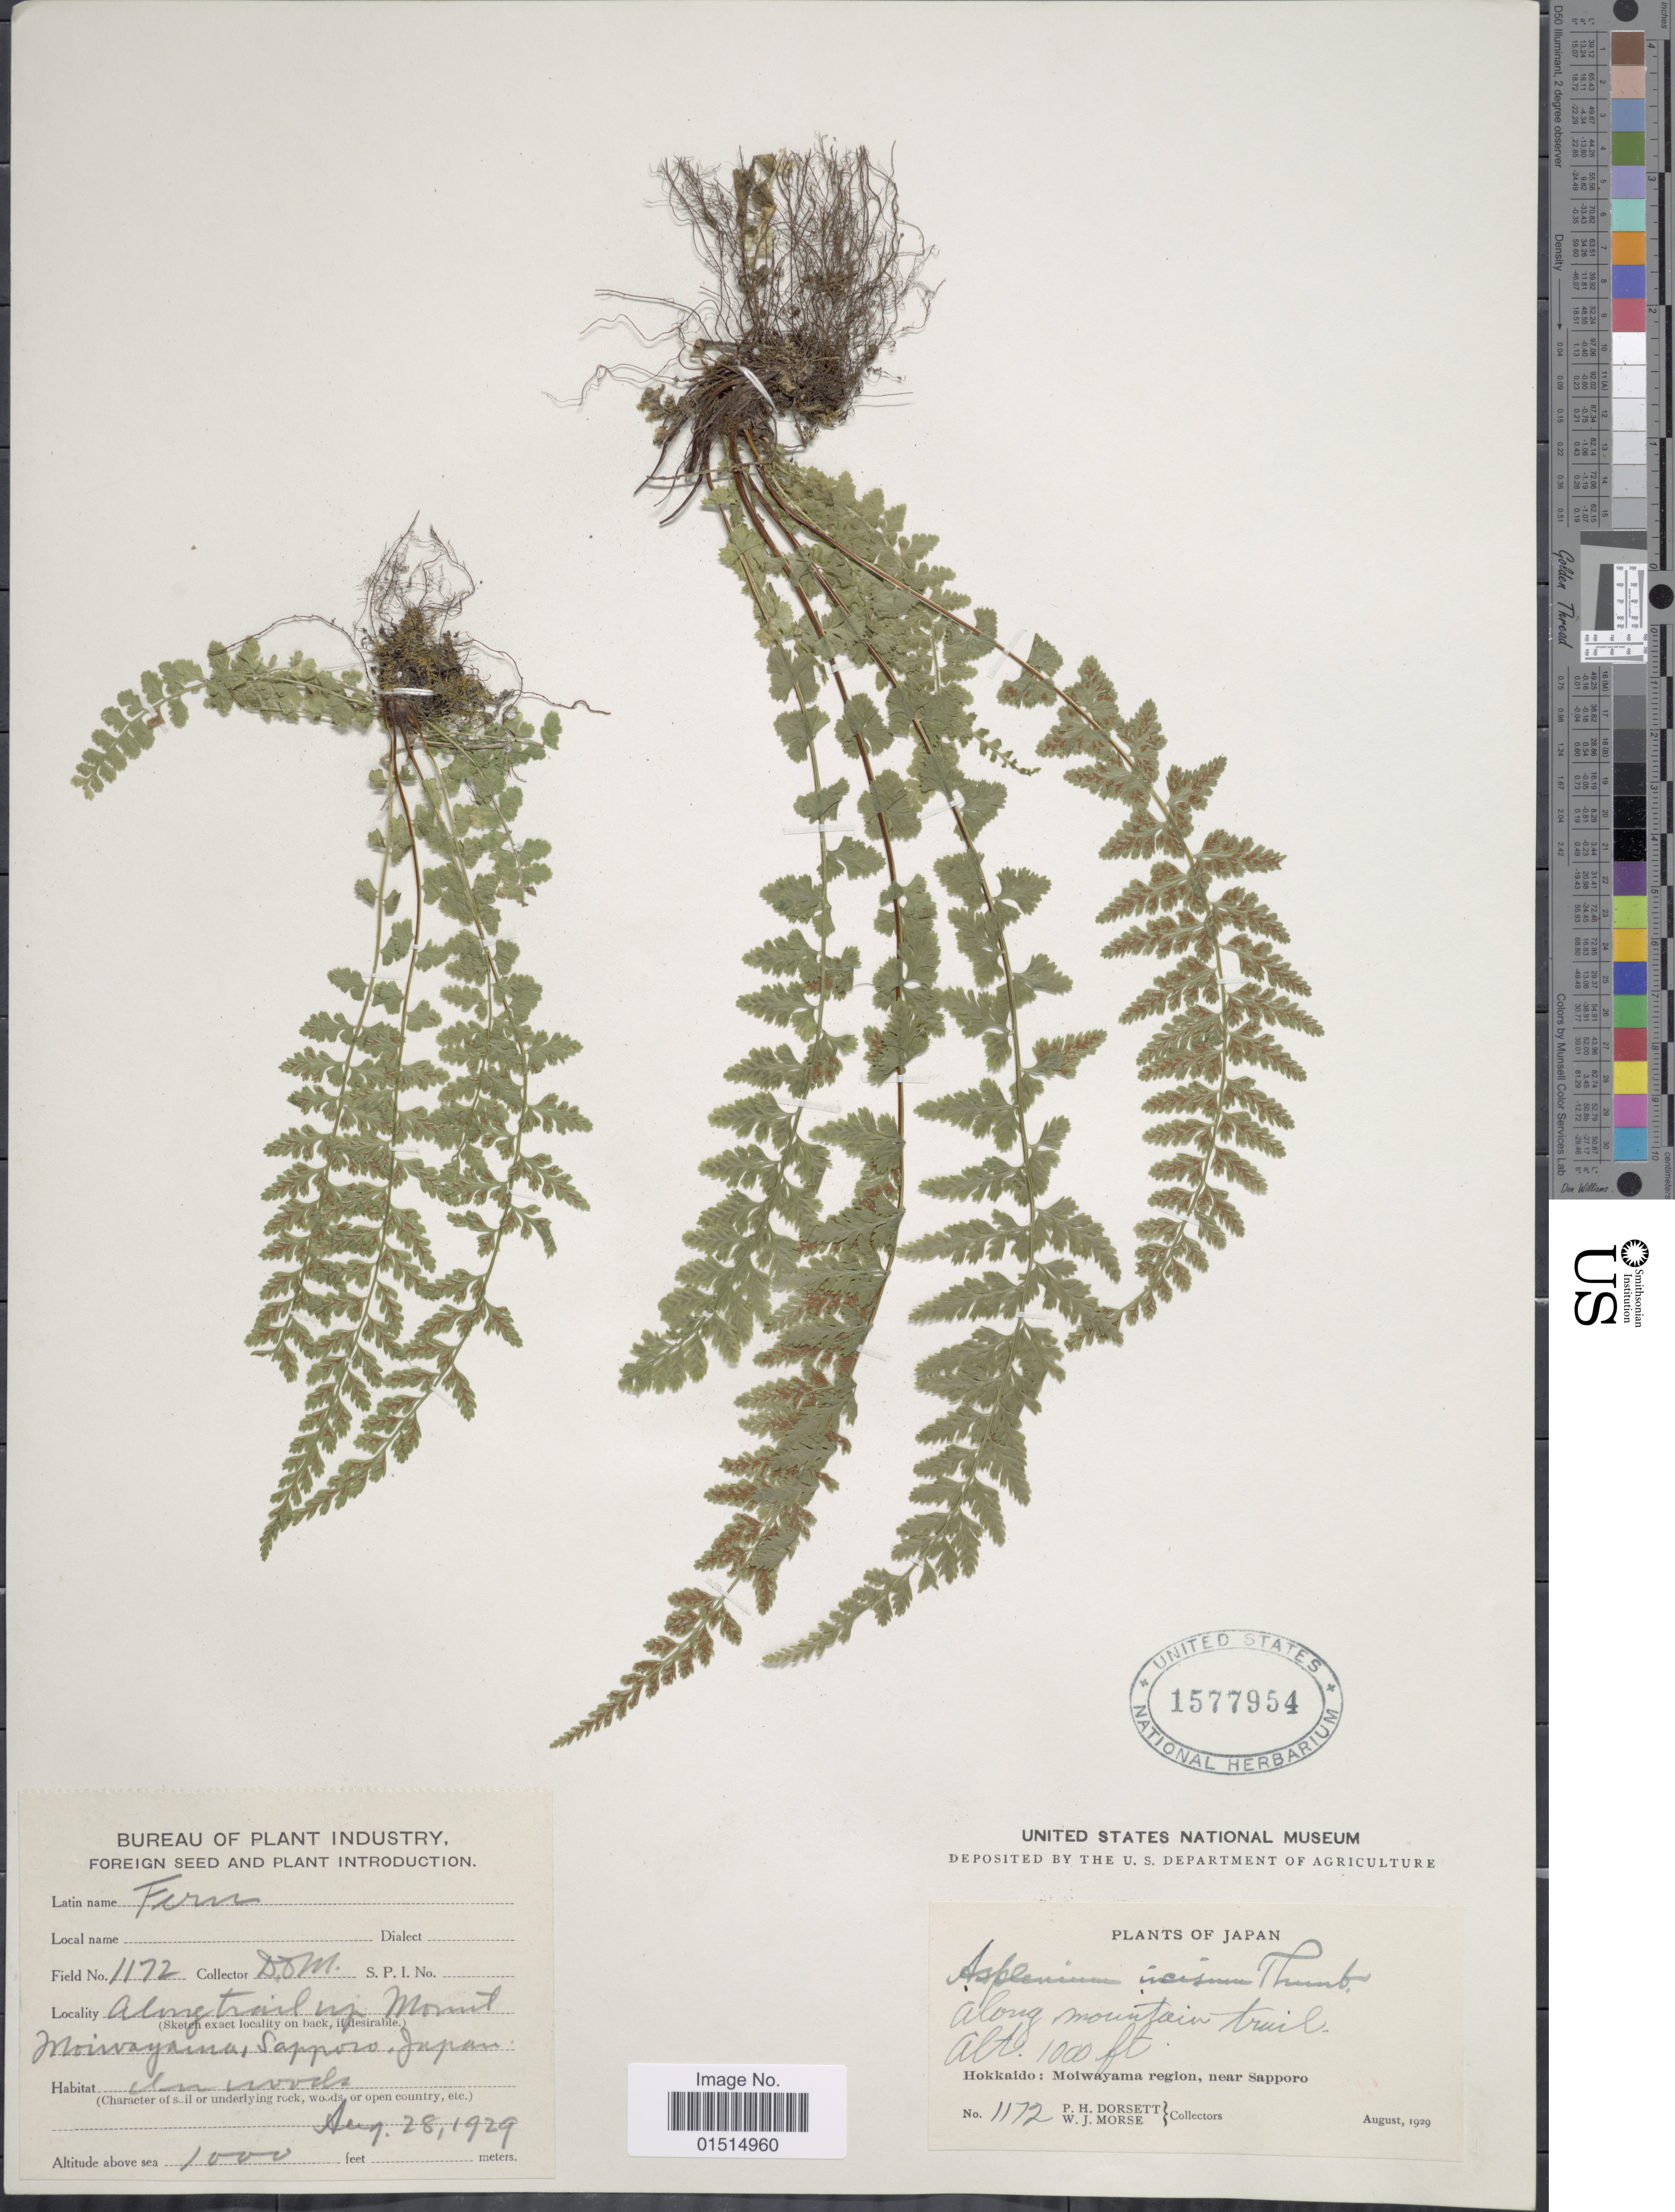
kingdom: Plantae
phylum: Tracheophyta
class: Polypodiopsida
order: Polypodiales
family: Aspleniaceae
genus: Asplenium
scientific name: Asplenium incisum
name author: Thunb.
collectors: P. H. Dorsett & W. J. Morse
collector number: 1172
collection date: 1929-08-28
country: Japan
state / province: Hokkaidō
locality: Moiwayama region, near Sapporo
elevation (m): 305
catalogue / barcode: US 1577954